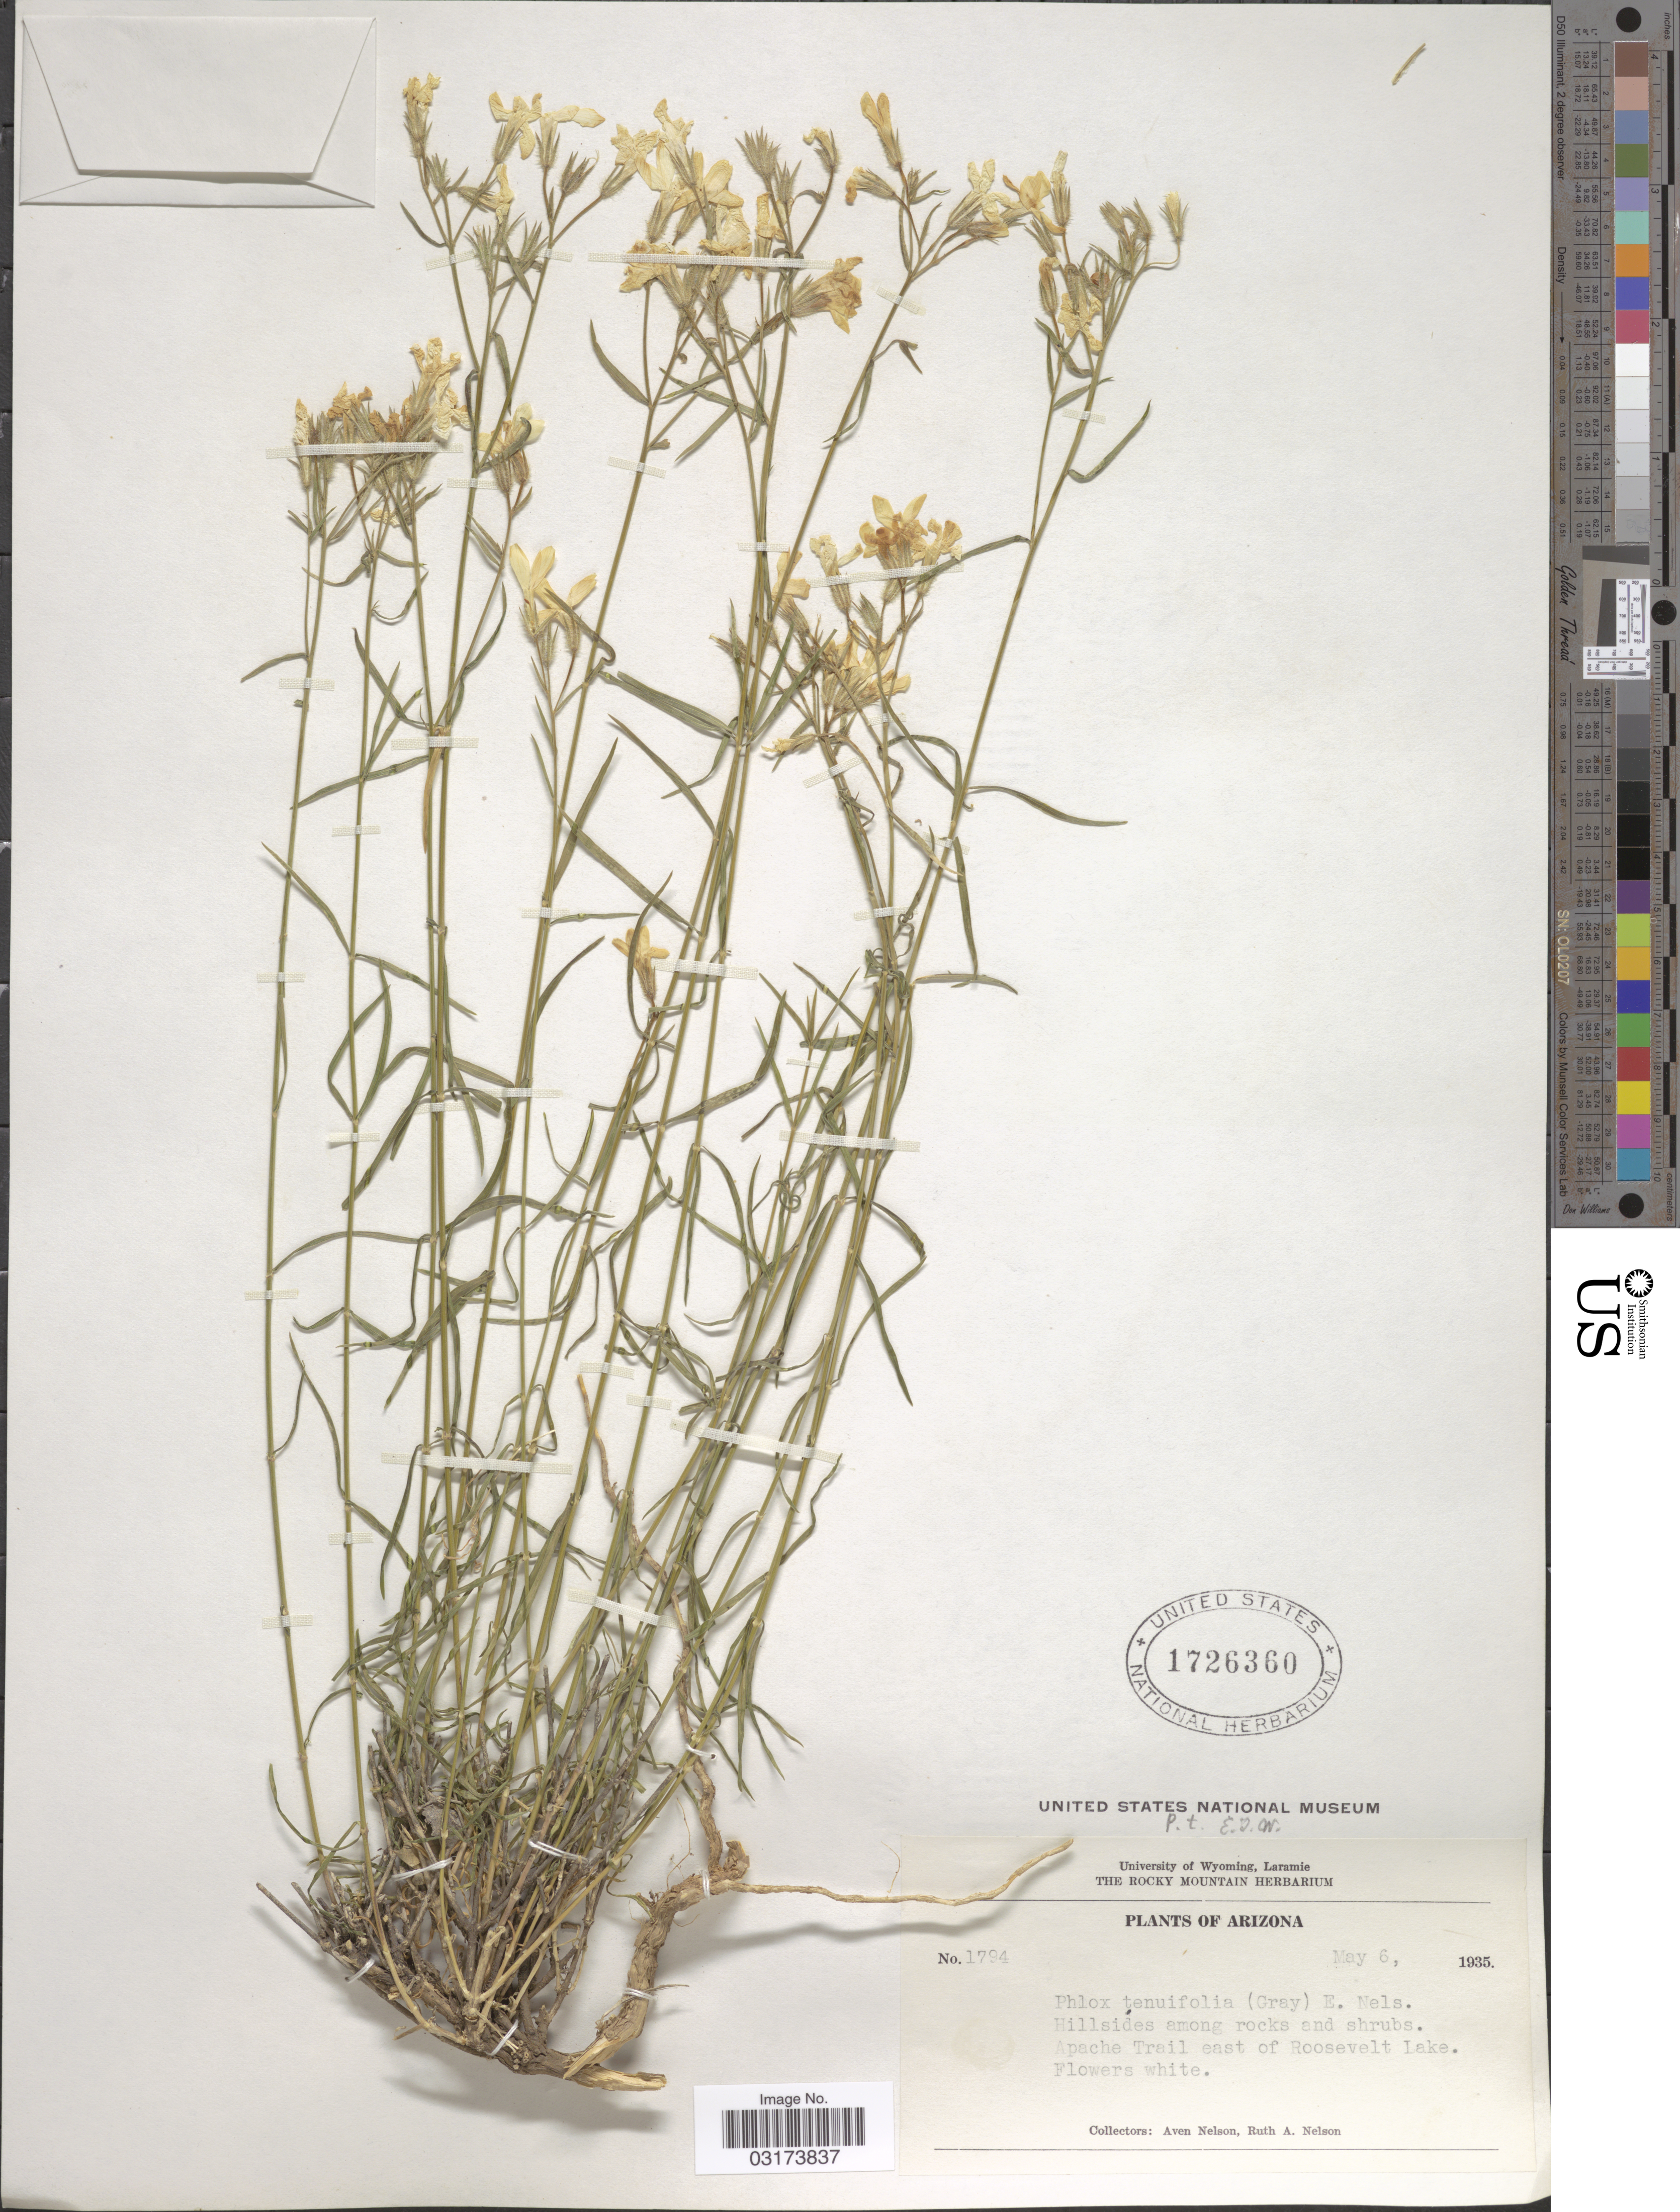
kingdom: Plantae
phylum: Tracheophyta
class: Magnoliopsida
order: Ericales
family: Polemoniaceae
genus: Phlox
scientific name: Phlox tenuifolia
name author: E.E. Nelson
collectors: A. Nelson & R. A. Nelson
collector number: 1794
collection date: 1935-05-06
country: United States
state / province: Arizona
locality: Apache Trail east of Roosevelt Lake.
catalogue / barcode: US 1726360